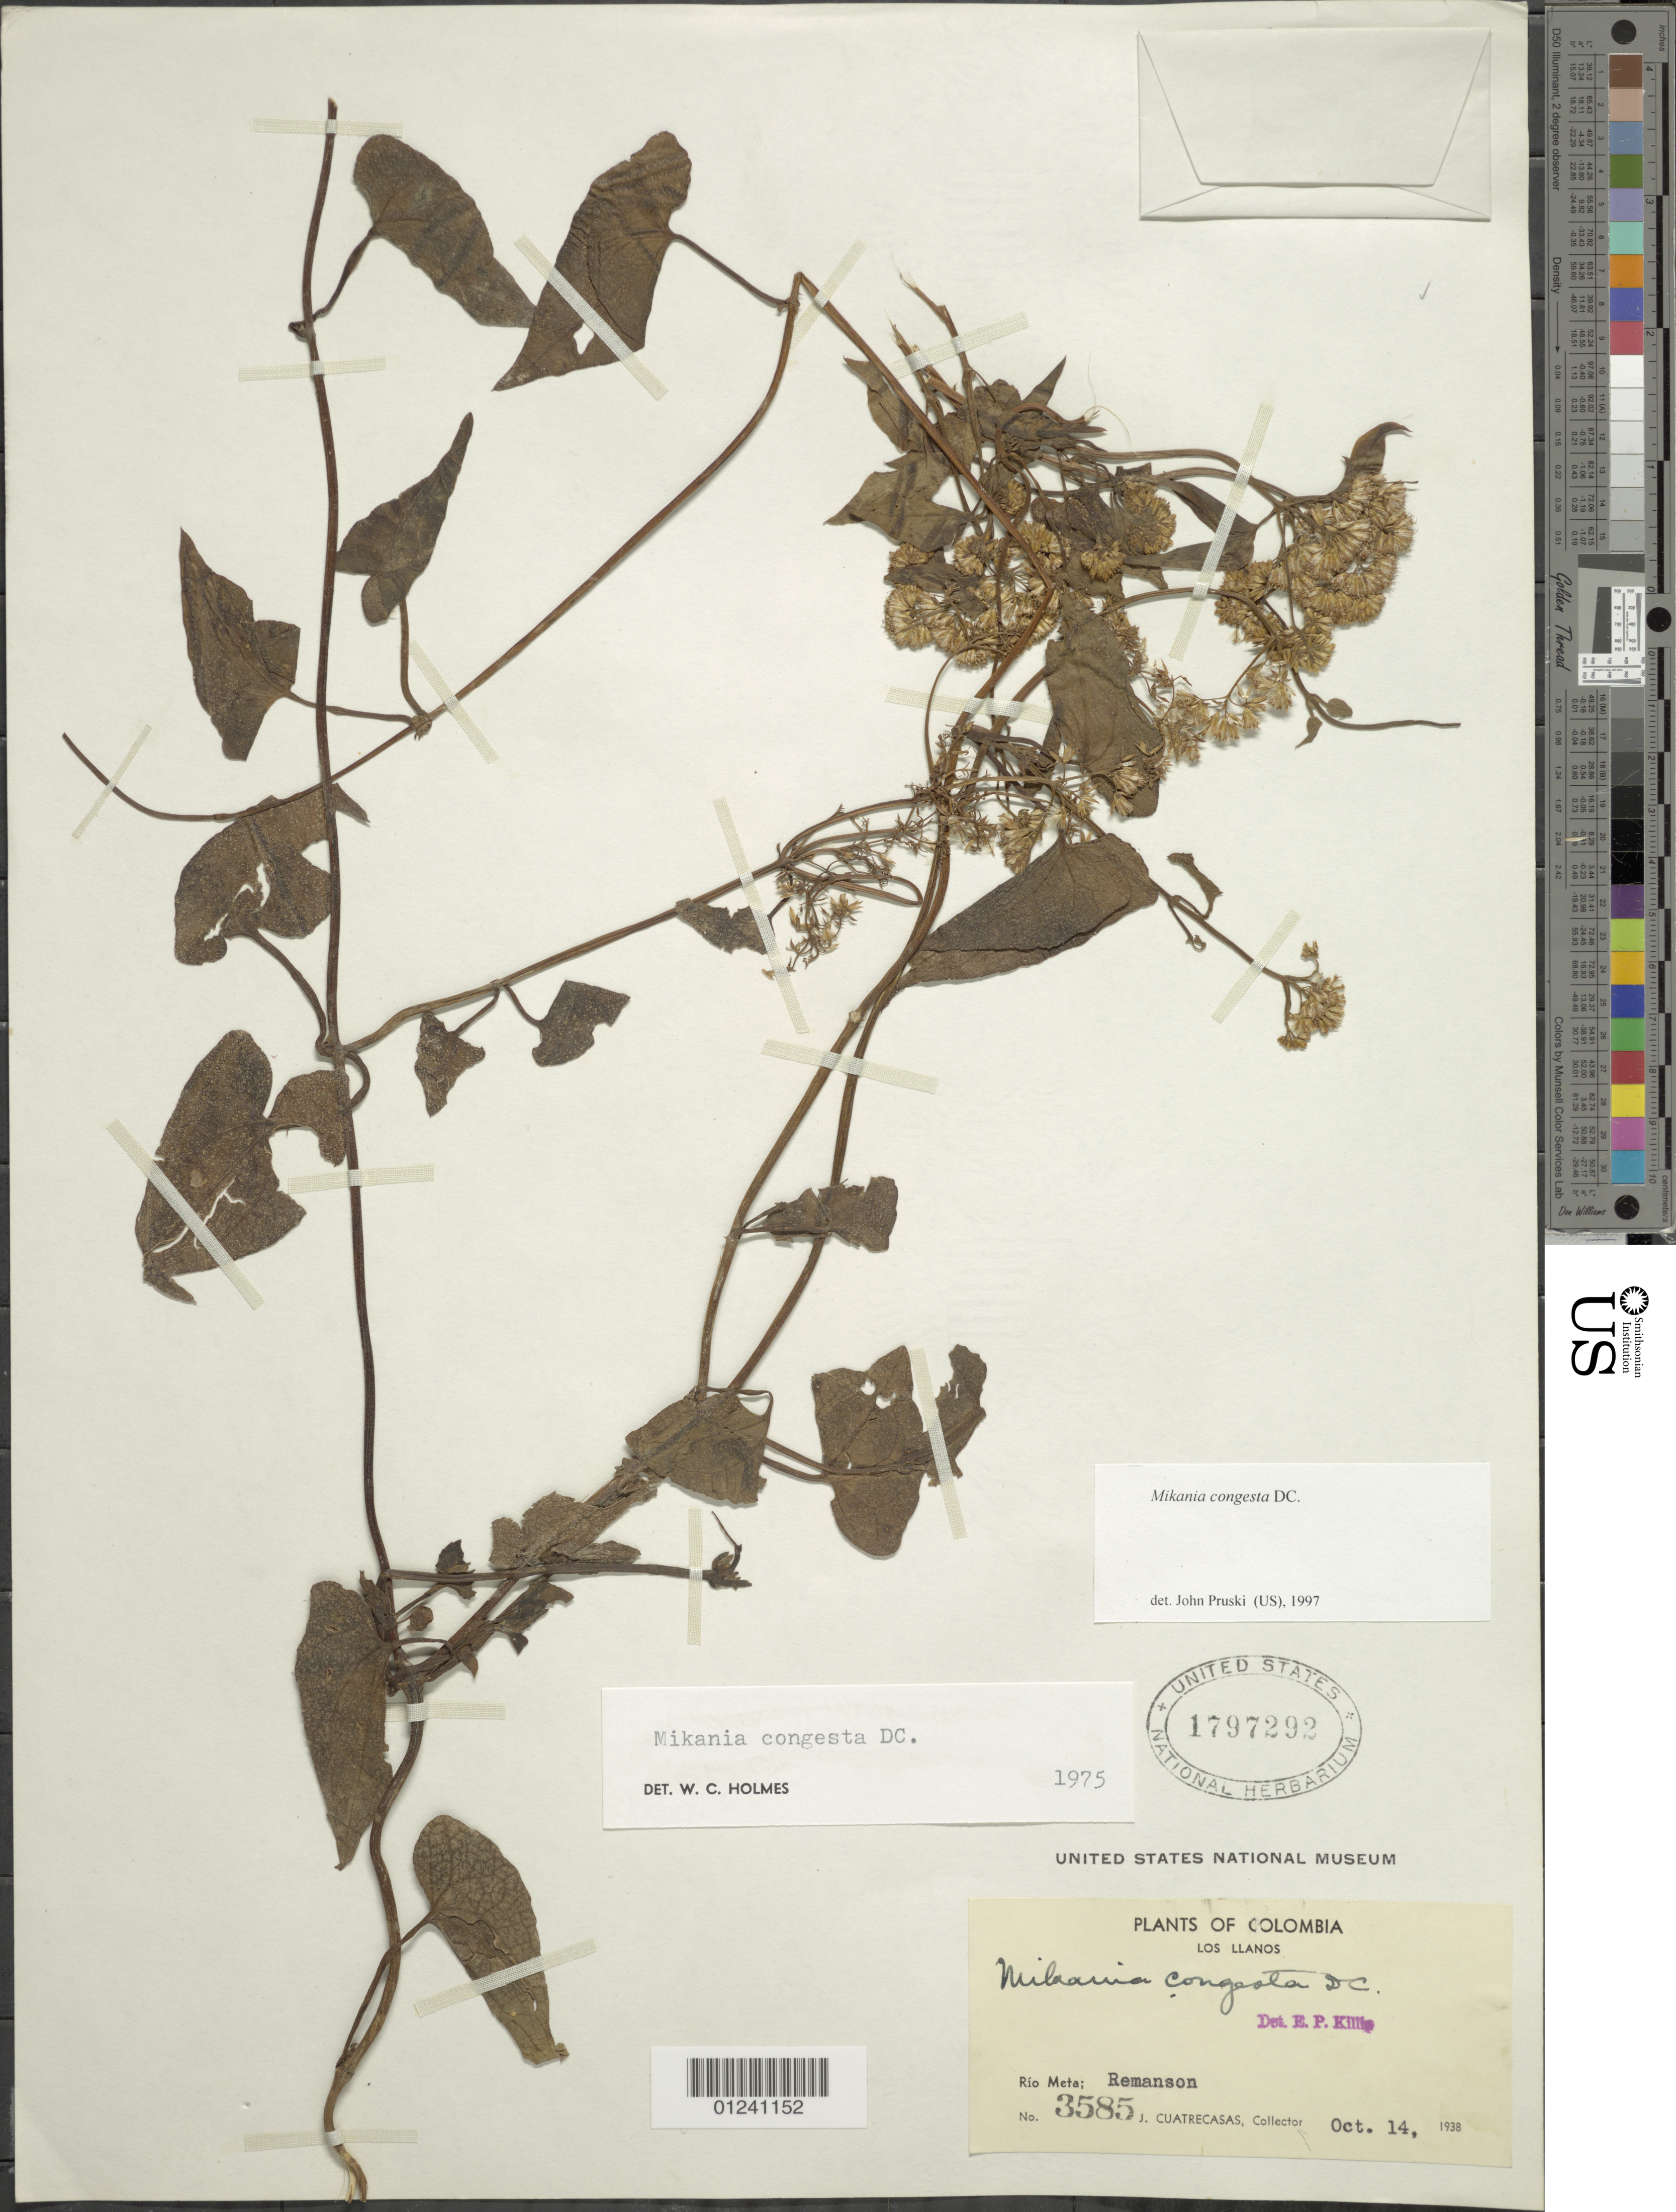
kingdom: Plantae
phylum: Tracheophyta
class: Magnoliopsida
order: Asterales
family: Asteraceae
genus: Mikania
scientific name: Mikania congesta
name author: DC.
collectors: J. Cuatrecasas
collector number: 3585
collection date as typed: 14 Oct 1938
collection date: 1938-10-14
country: Colombia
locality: Los Llanos, Rio Meta; Remanson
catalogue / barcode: US 1797292